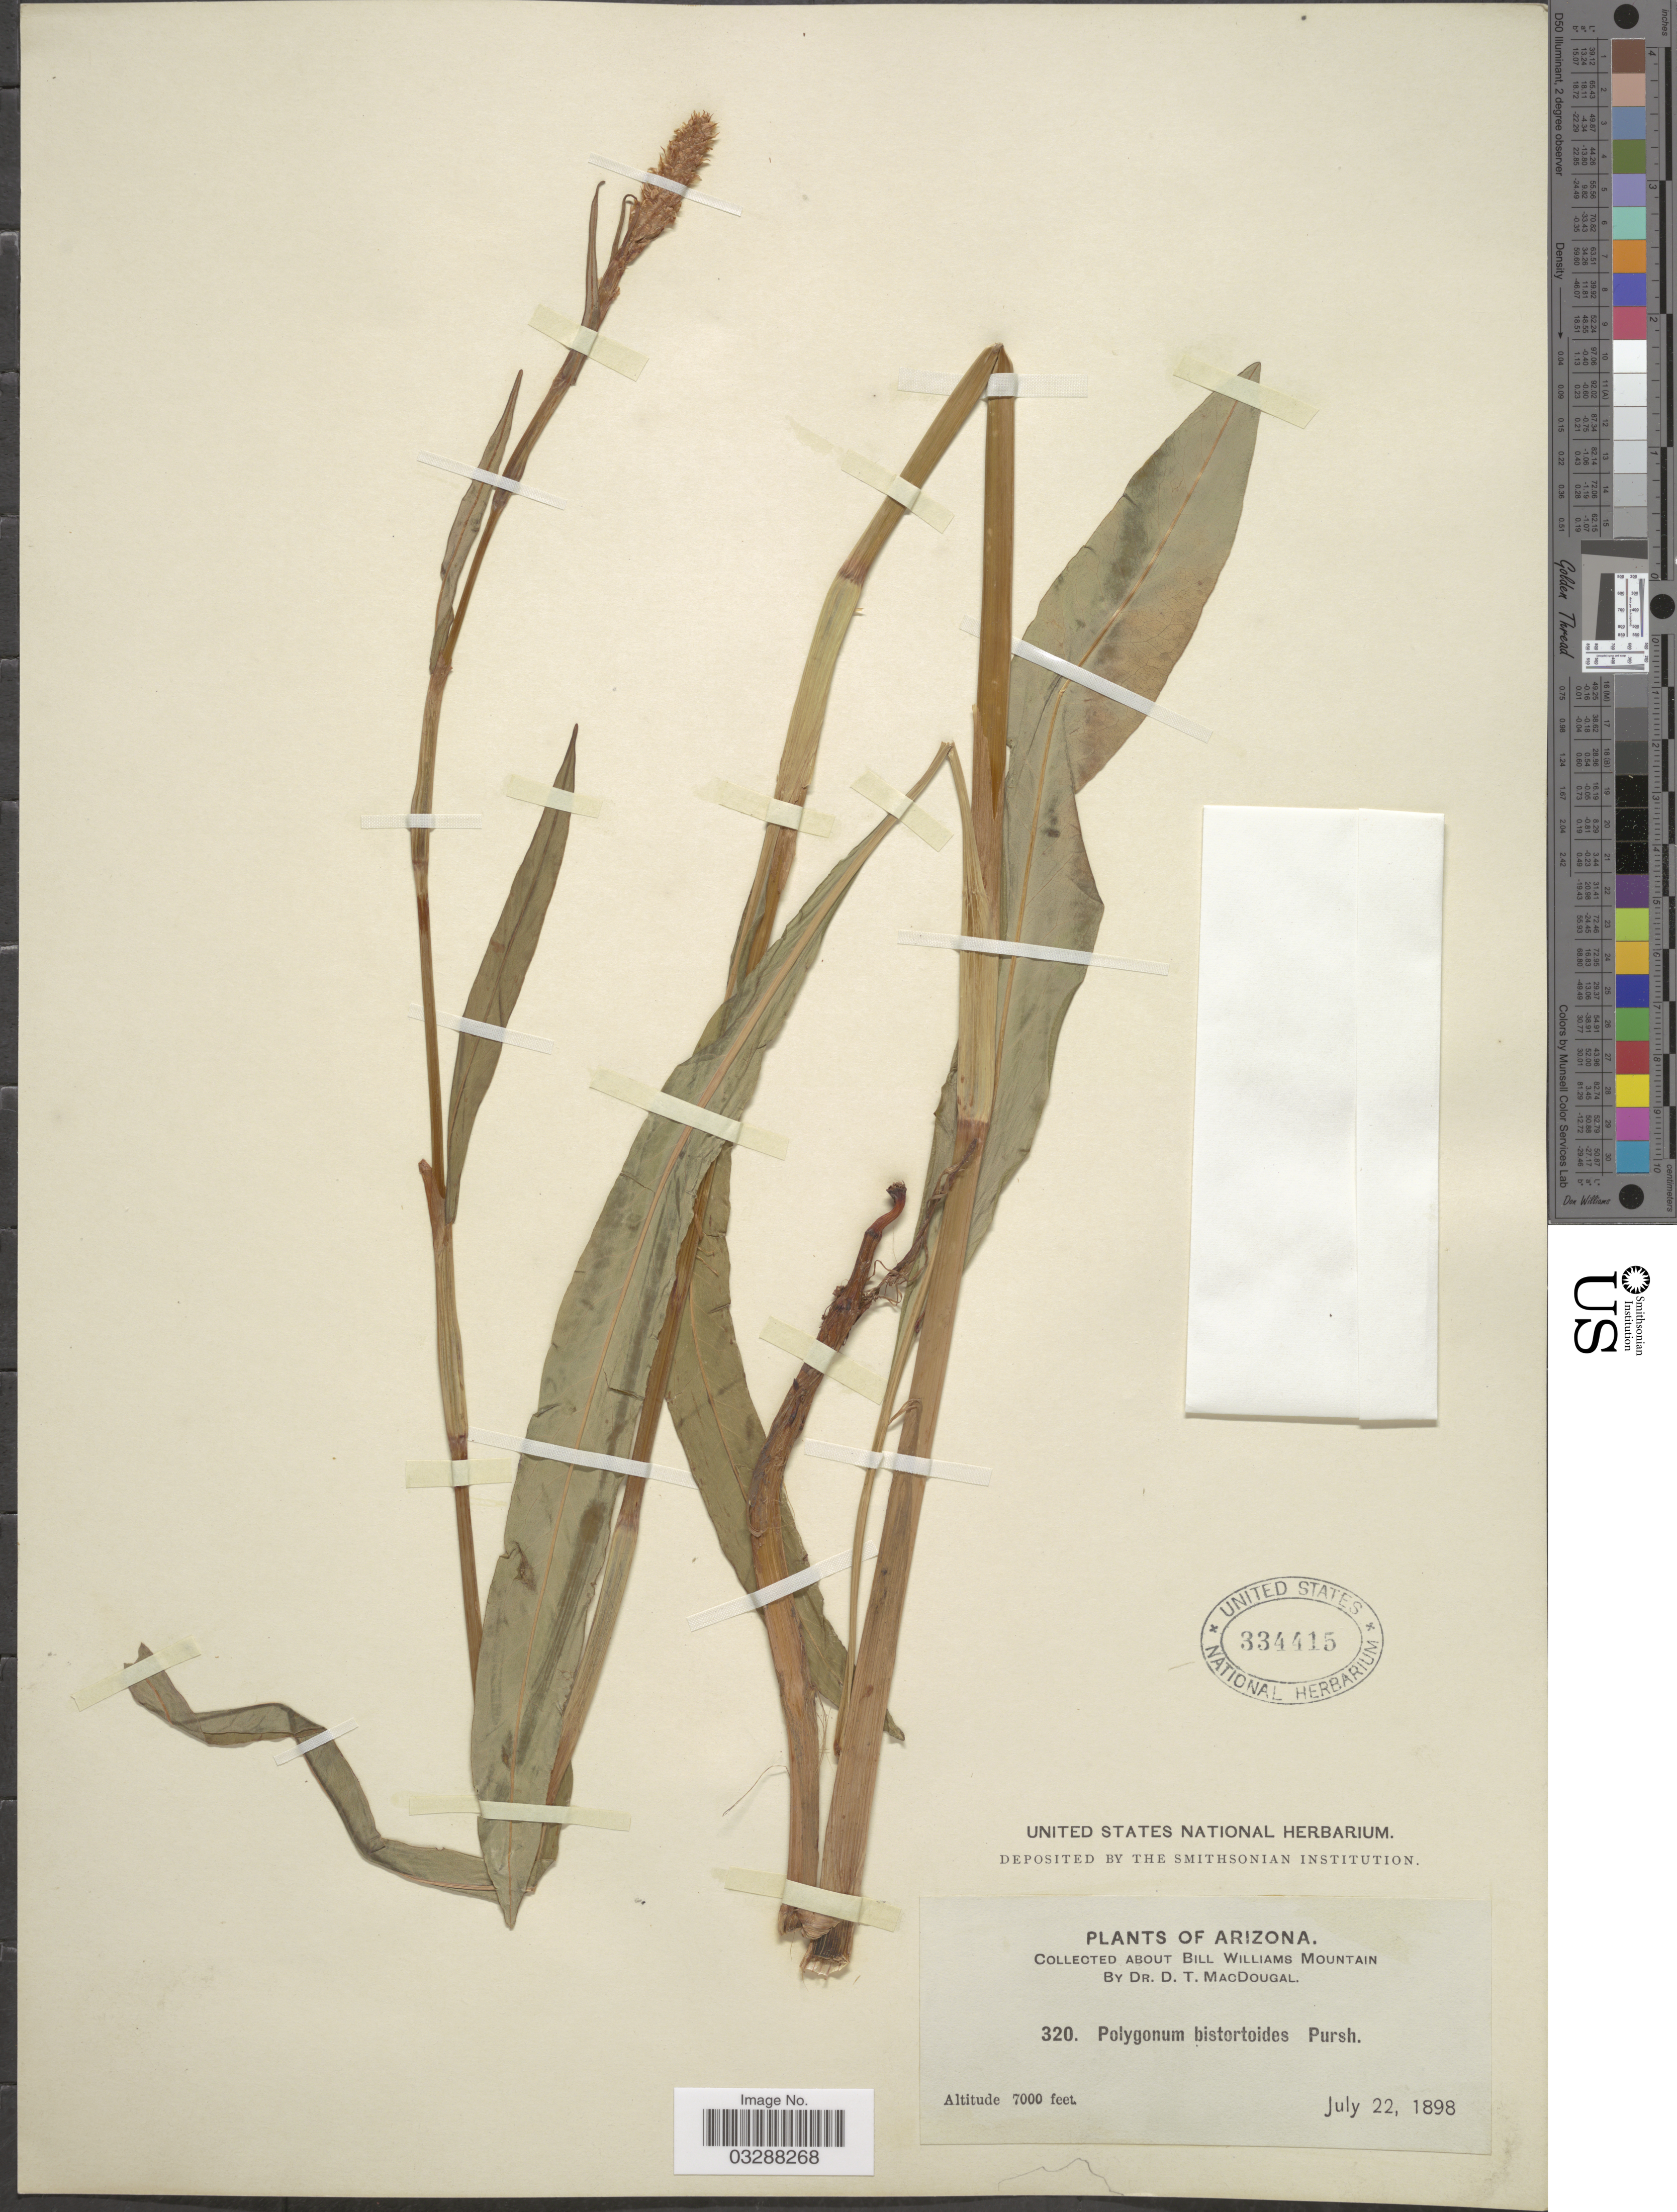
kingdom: Plantae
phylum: Tracheophyta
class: Magnoliopsida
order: Caryophyllales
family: Polygonaceae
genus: Bistorta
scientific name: Bistorta bistortoides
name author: (Pursh) Small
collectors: D. T. MacDougal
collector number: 320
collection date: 1898-07-22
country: United States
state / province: Arizona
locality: About Bill Williams Mountain.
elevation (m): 2134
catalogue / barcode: US 334415